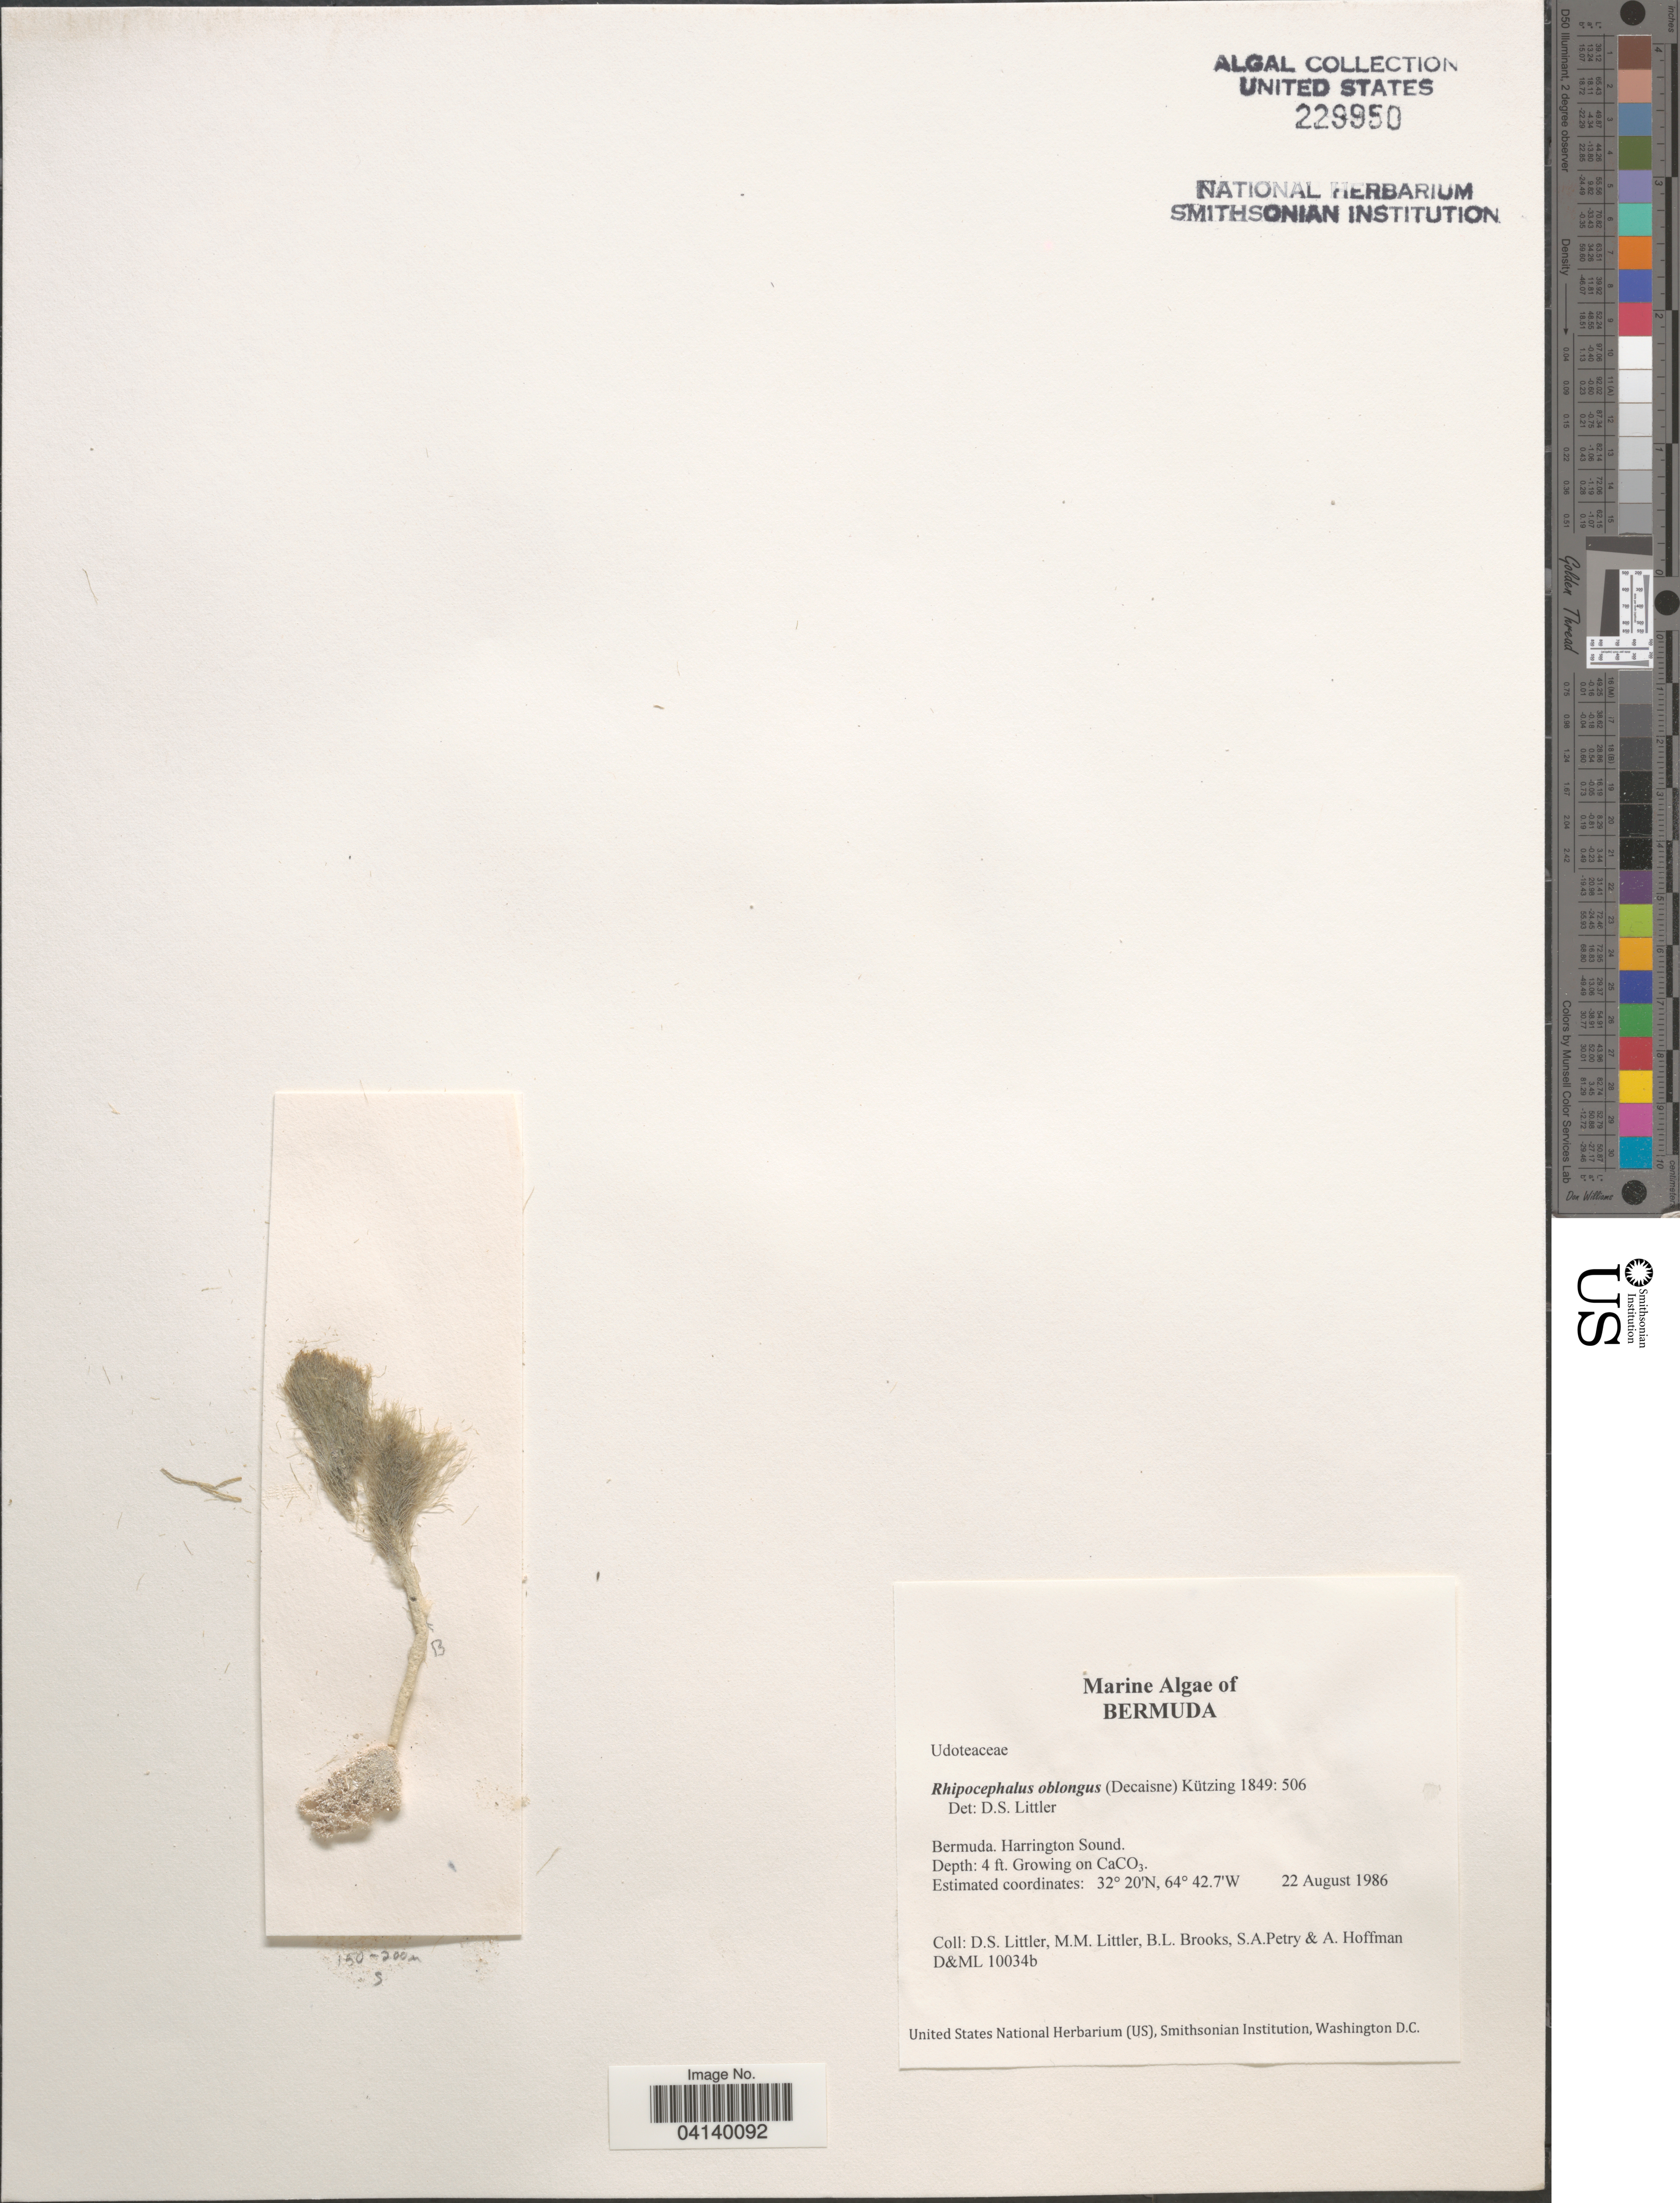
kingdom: Plantae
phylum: Chlorophyta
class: Ulvophyceae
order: Bryopsidales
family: Udoteaceae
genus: Rhipocephalus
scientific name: Rhipocephalus oblongus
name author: (Decne.) Kütz.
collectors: D. S. Littler, B. Brooks, S. Petry & A. Hoffman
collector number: D&ML10034b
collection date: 1986-08-22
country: Bermuda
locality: Harrington Sound.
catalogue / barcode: US 229950